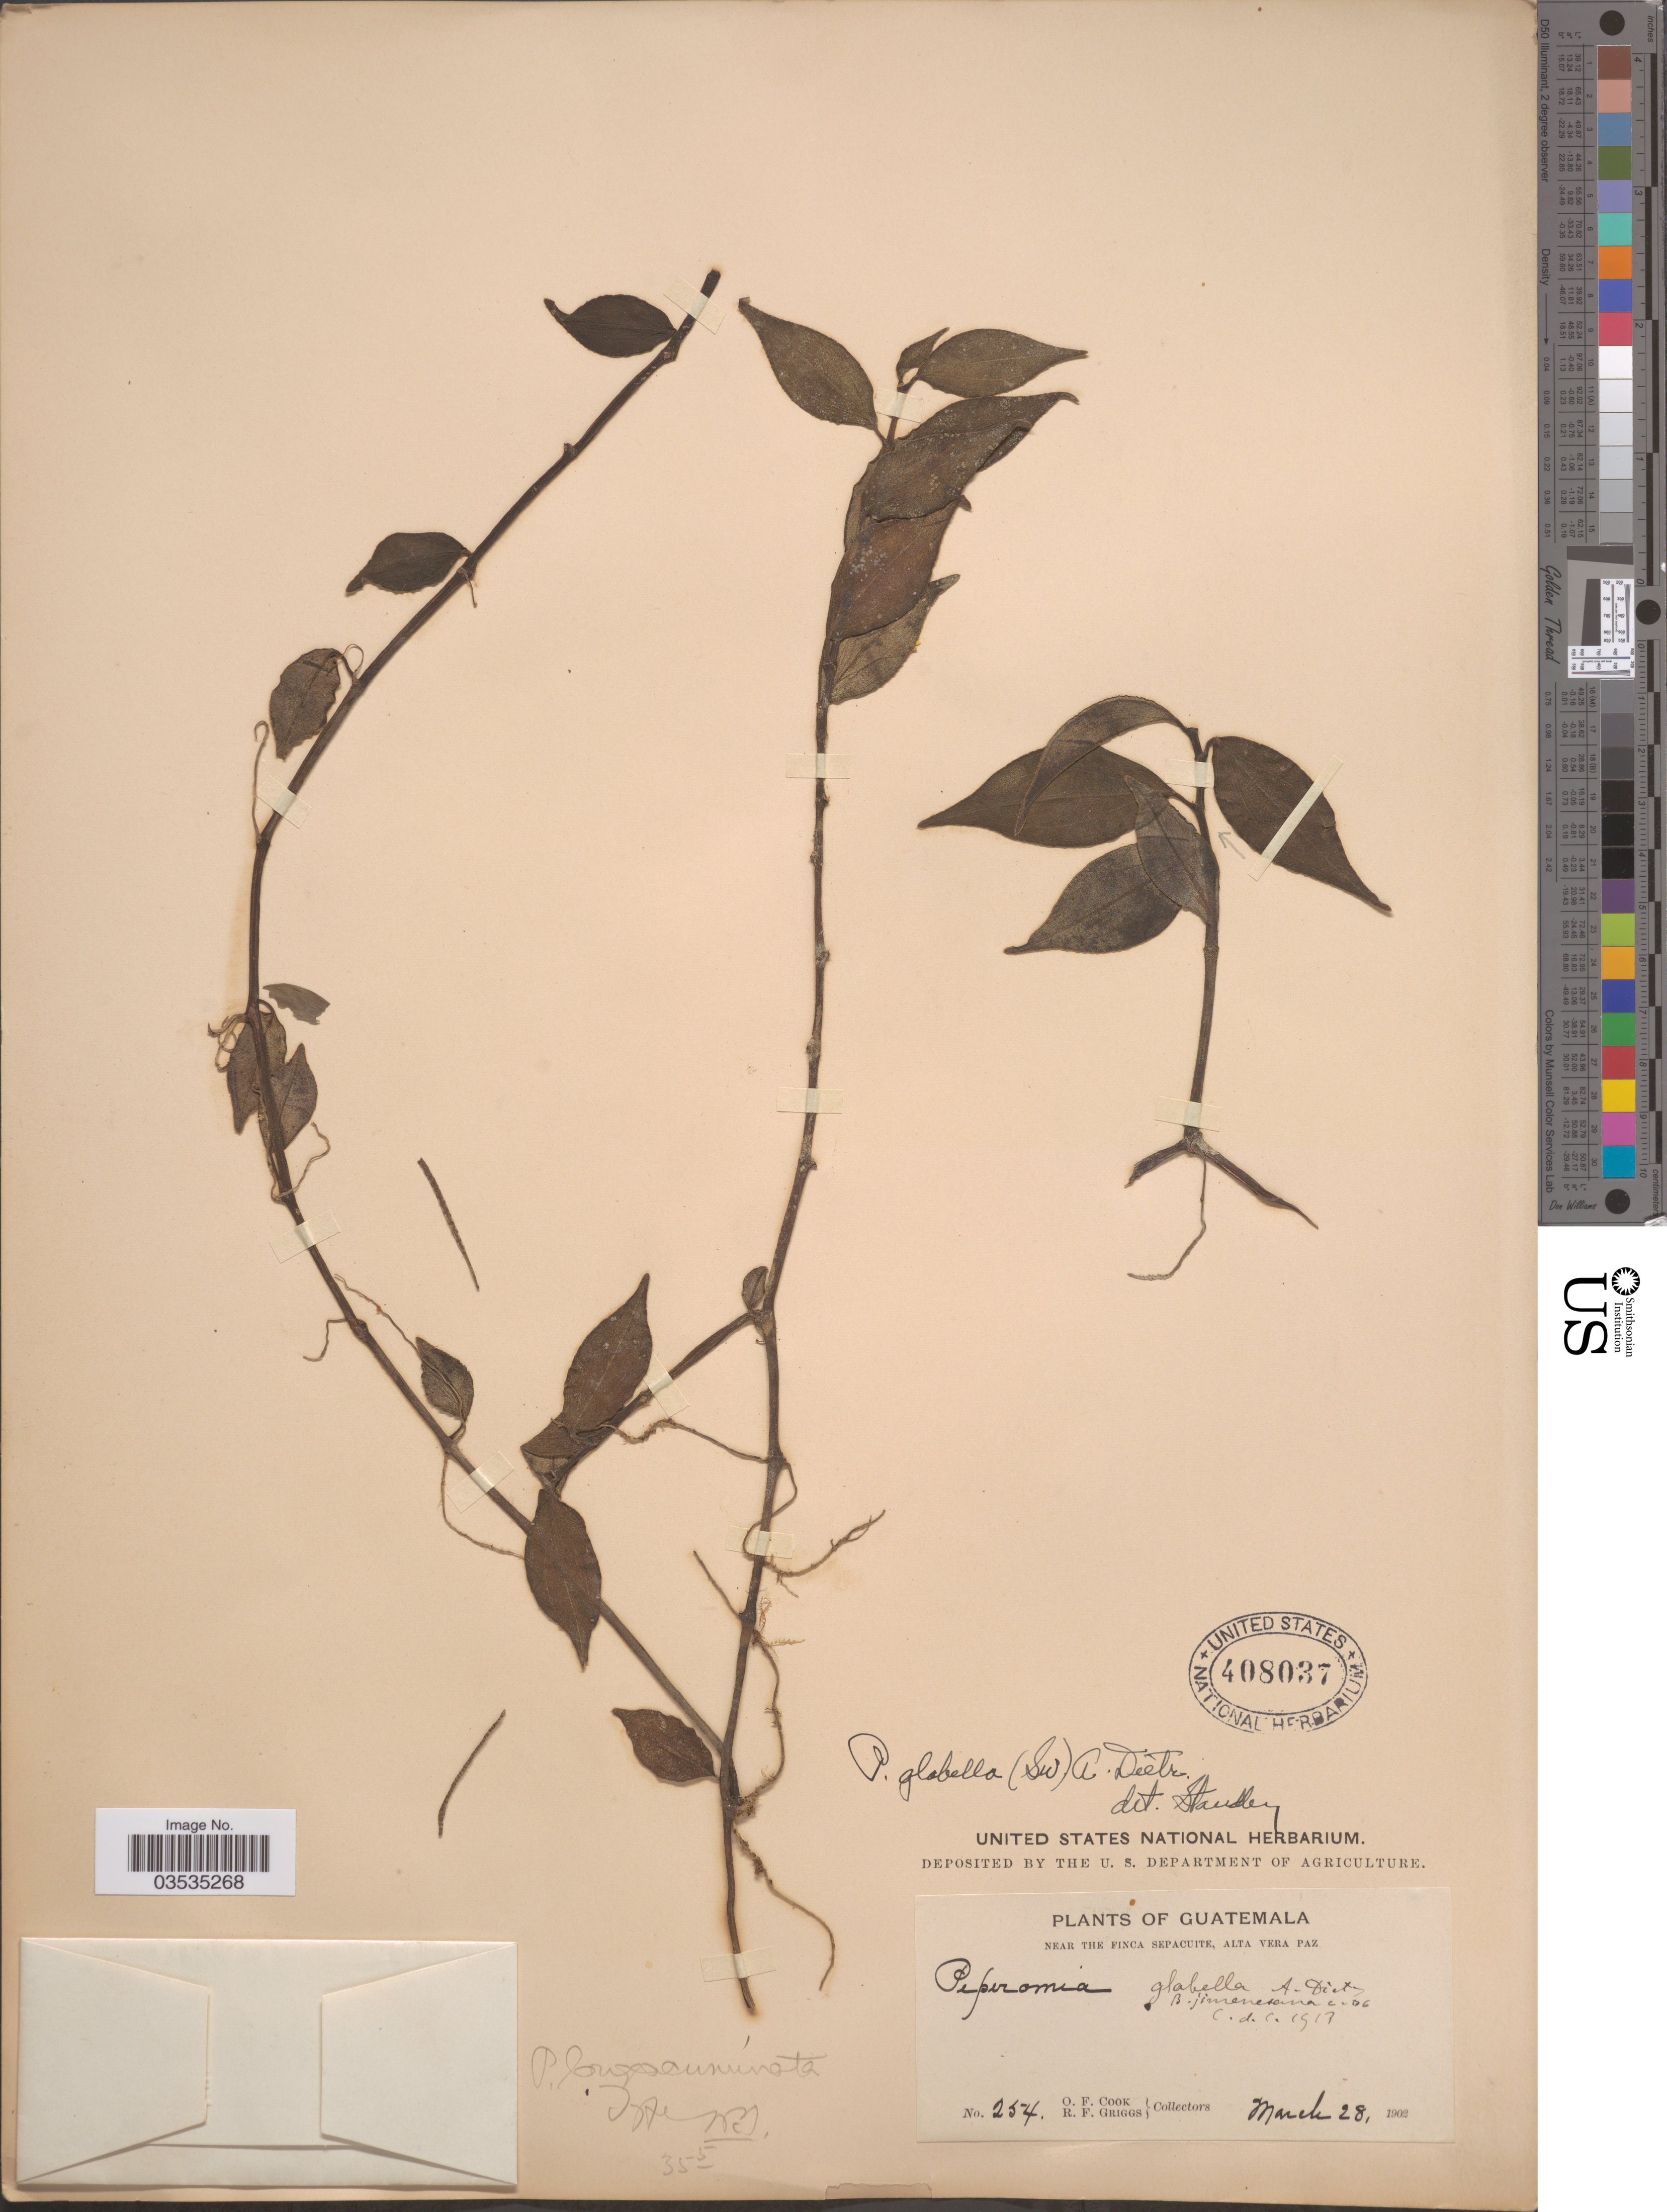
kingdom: Plantae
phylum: Tracheophyta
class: Magnoliopsida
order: Piperales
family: Piperaceae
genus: Peperomia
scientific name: Peperomia san-felipensis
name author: C. DC.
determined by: Jiménez, José Estaban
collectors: O. F. Cook & R. F. Griggs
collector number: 254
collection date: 1902-03-28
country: Guatemala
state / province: Alta Verapaz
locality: Near the Finca Sepacuite, Alta Vera Paz.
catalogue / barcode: US 408037